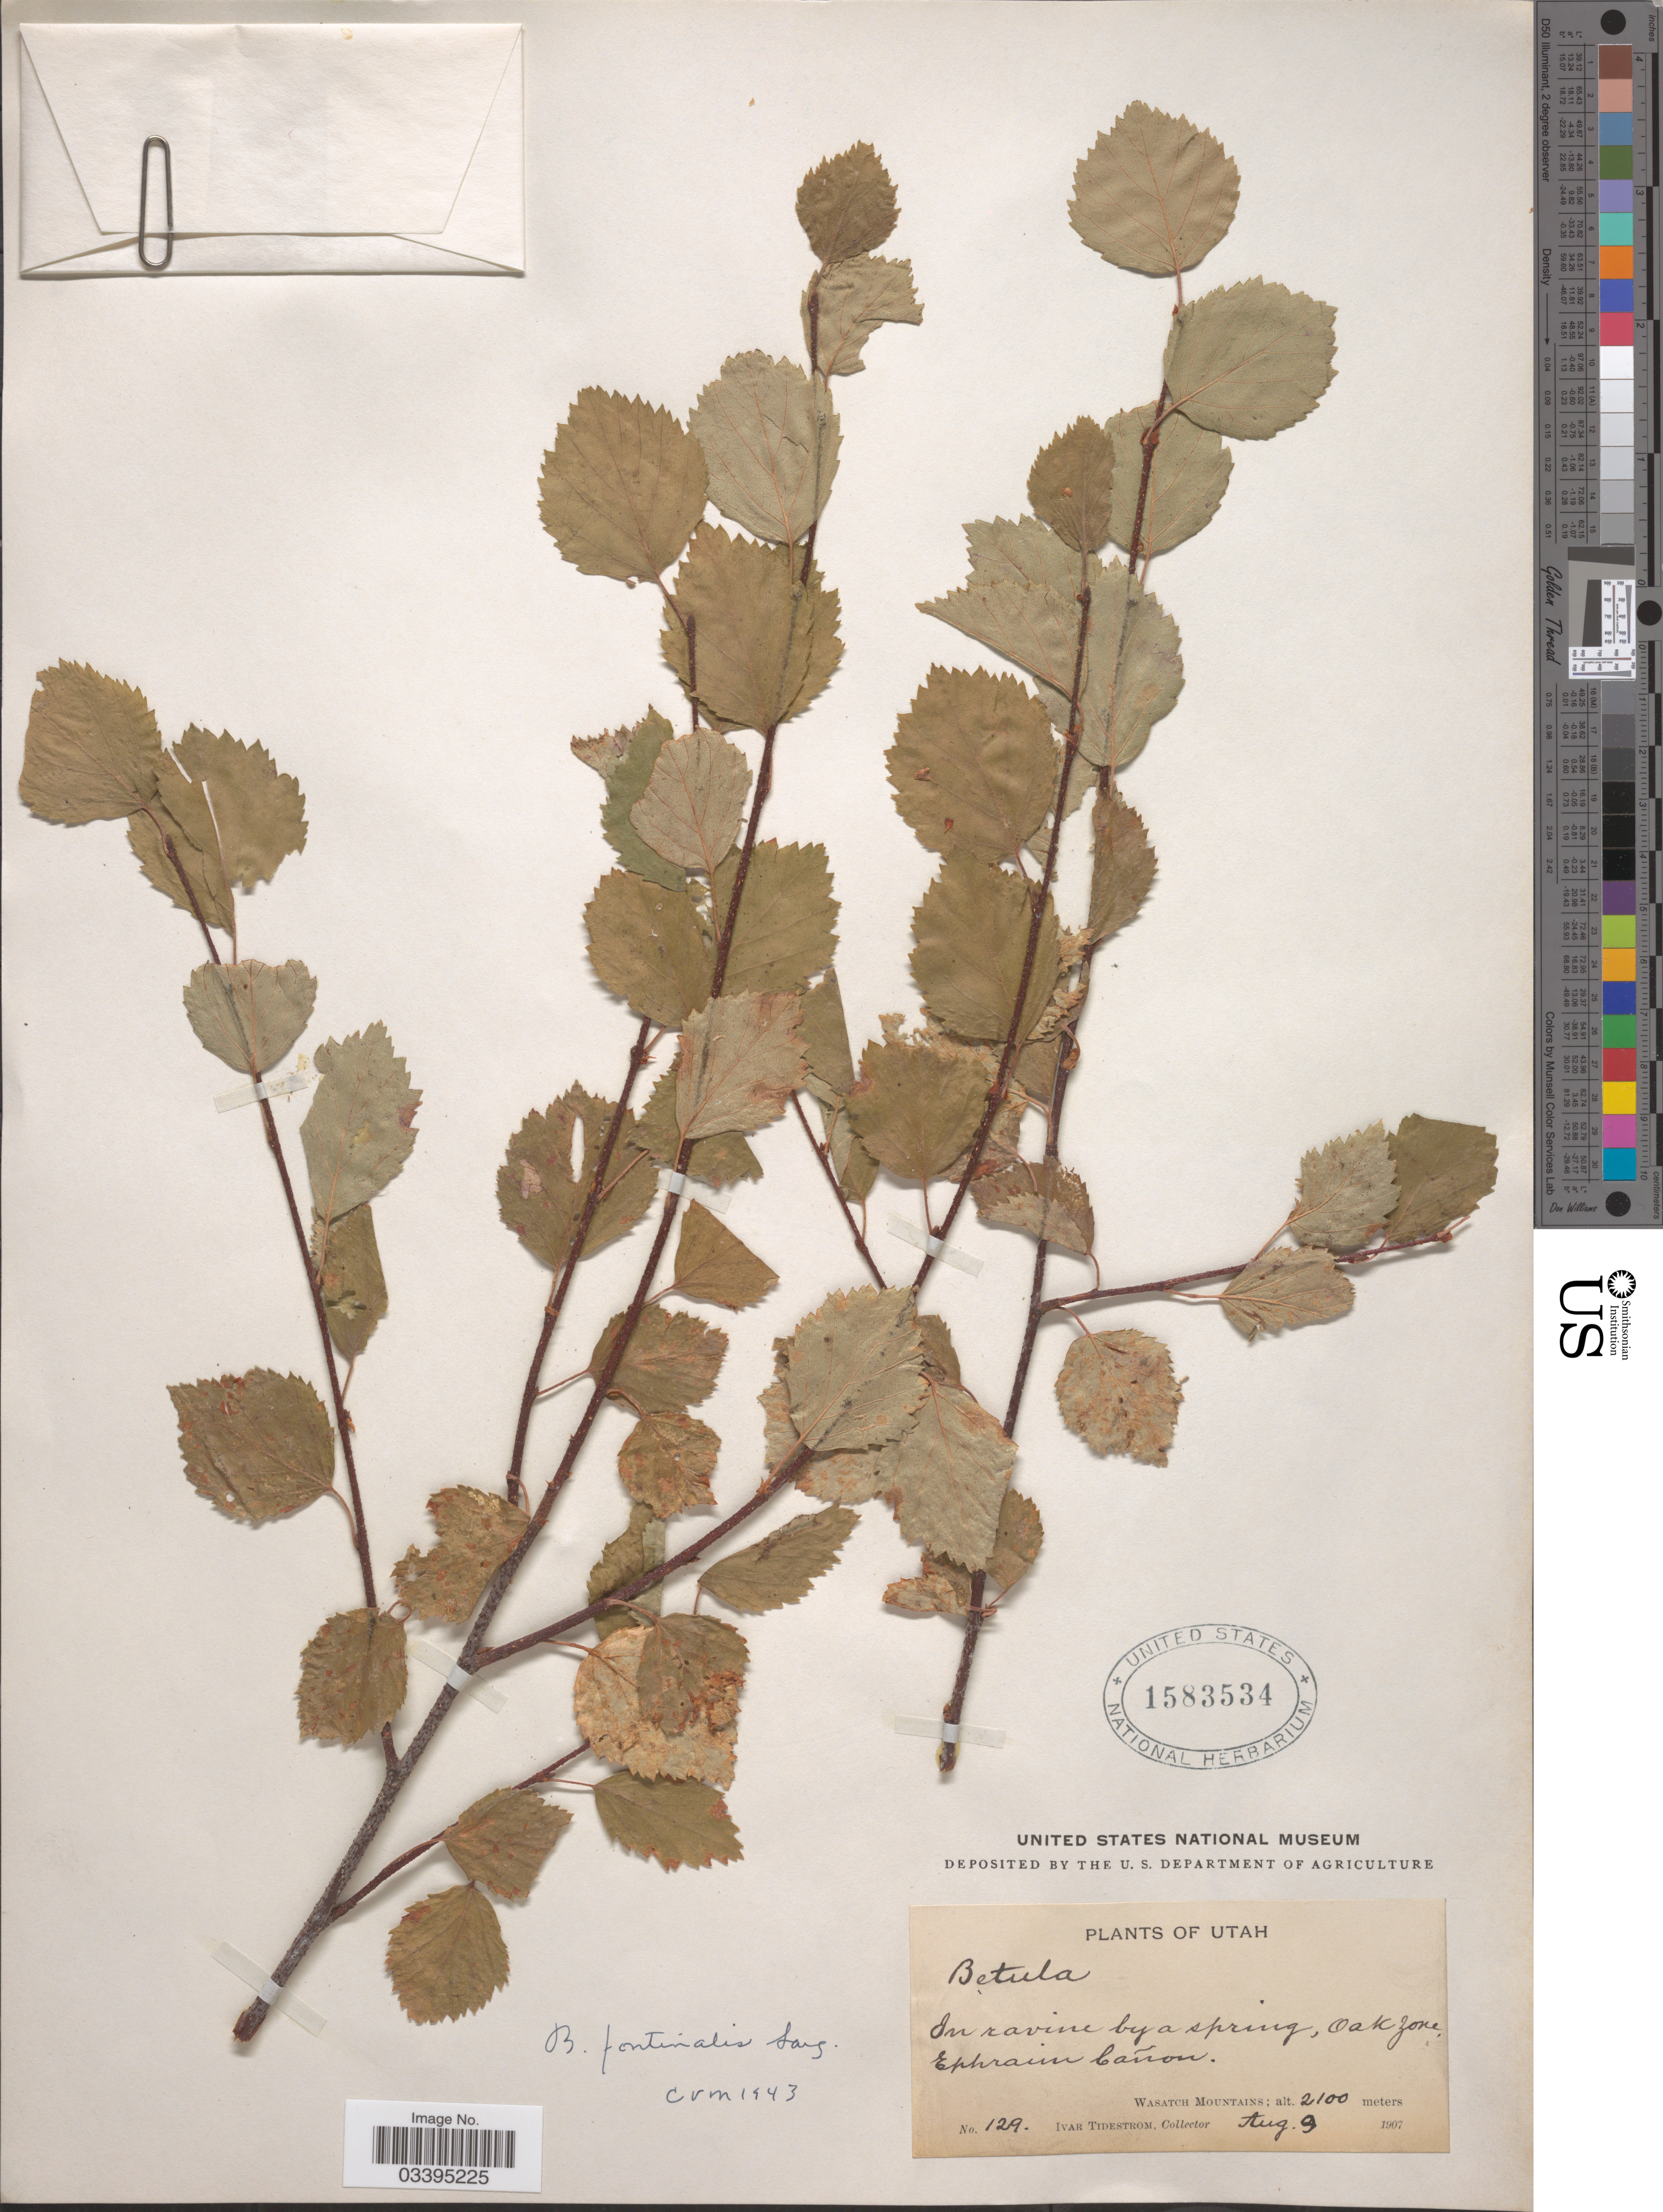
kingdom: Plantae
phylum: Tracheophyta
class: Magnoliopsida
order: Fagales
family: Betulaceae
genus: Betula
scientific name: Betula fontinalis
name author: Sarg.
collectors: I. F. Tidestrom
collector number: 129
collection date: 1907-08-09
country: United States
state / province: Utah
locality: In ravine by a spring, Oak Zone, Ephraim Cañon, Wasatch Mountains.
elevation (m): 2100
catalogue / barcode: US 1583534